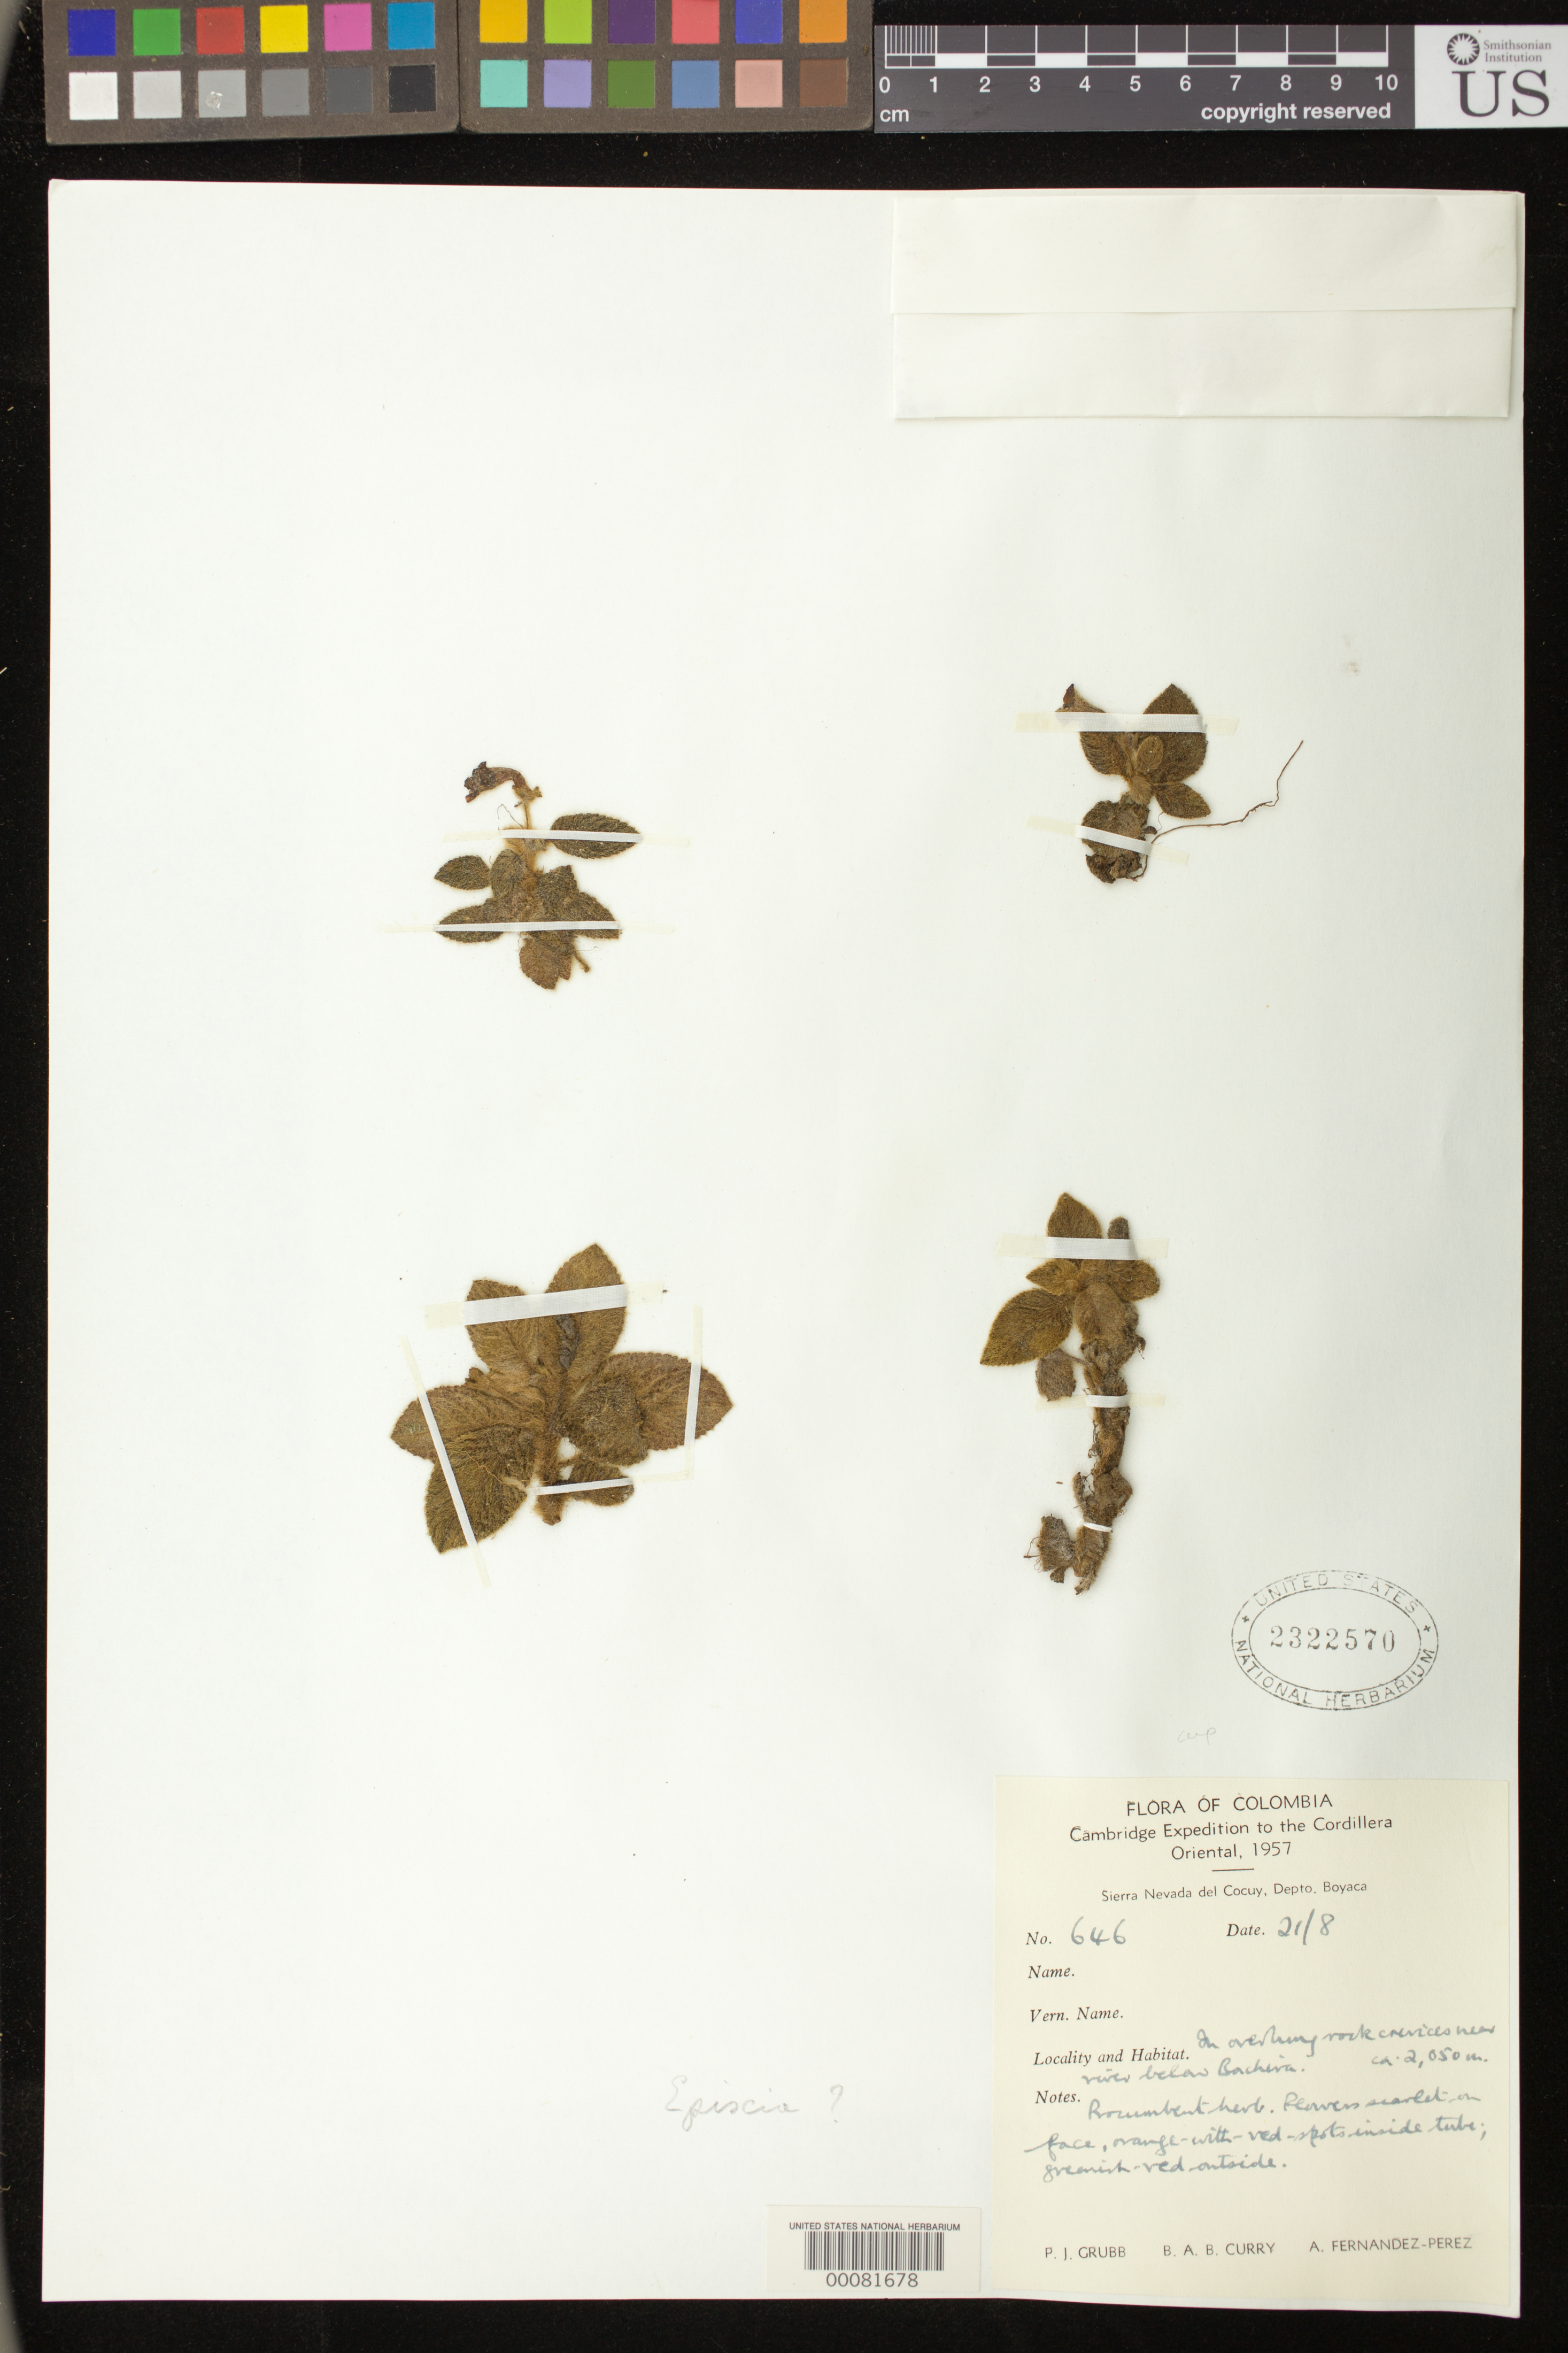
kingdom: Plantae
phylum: Tracheophyta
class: Magnoliopsida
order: Lamiales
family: Gesneriaceae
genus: Episcia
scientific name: Episcia cupreata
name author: (Hook.) Hanst.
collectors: P. J. Grubb, B. Curry & A. Fernández-Pérez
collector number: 646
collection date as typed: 21 Aug 1957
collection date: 1957-08-21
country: Colombia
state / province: Boyacá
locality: Sierra Nevada del Cocuy, below Bachira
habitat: In overhang rock crevices near river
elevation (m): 2050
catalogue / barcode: US 2322570